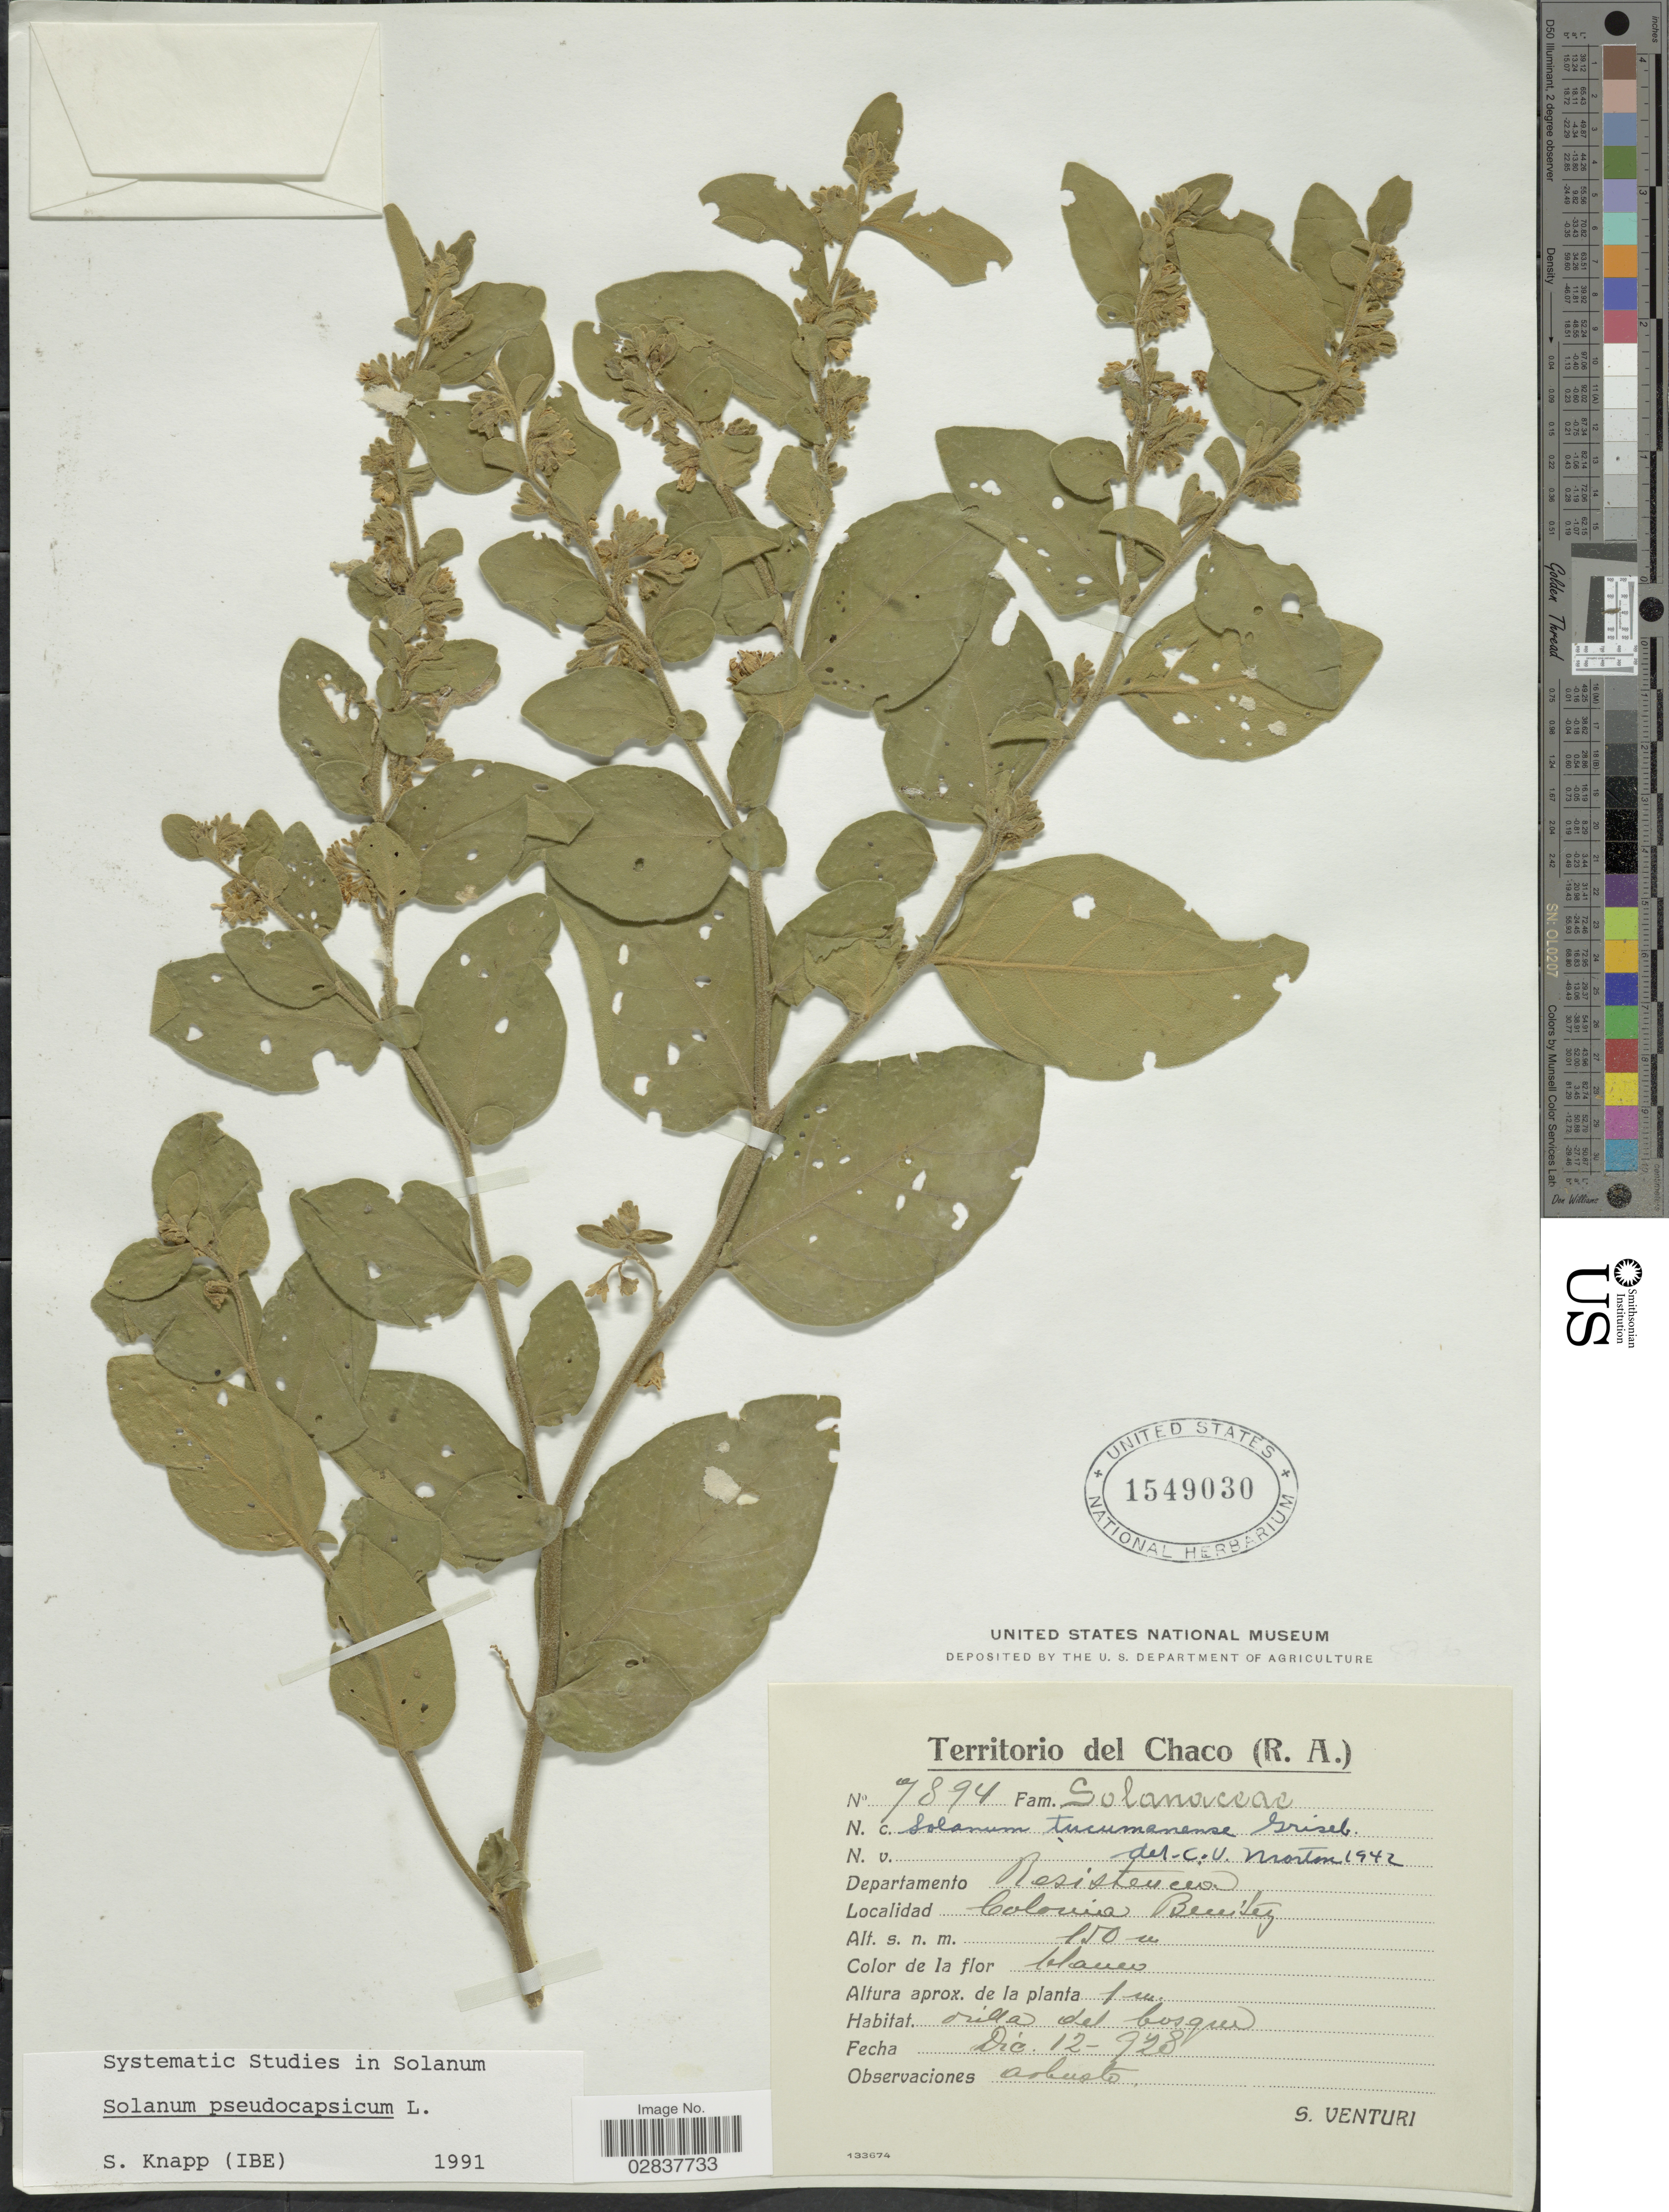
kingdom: Plantae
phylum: Tracheophyta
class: Magnoliopsida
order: Solanales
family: Solanaceae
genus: Solanum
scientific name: Solanum pseudocapsicum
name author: L.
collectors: S. Venturi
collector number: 7894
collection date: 1928-12-12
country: Argentina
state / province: Chaco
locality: (R.A.), Departamento Resistencia, Colonia Benitez.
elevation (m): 150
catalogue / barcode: US 1549030